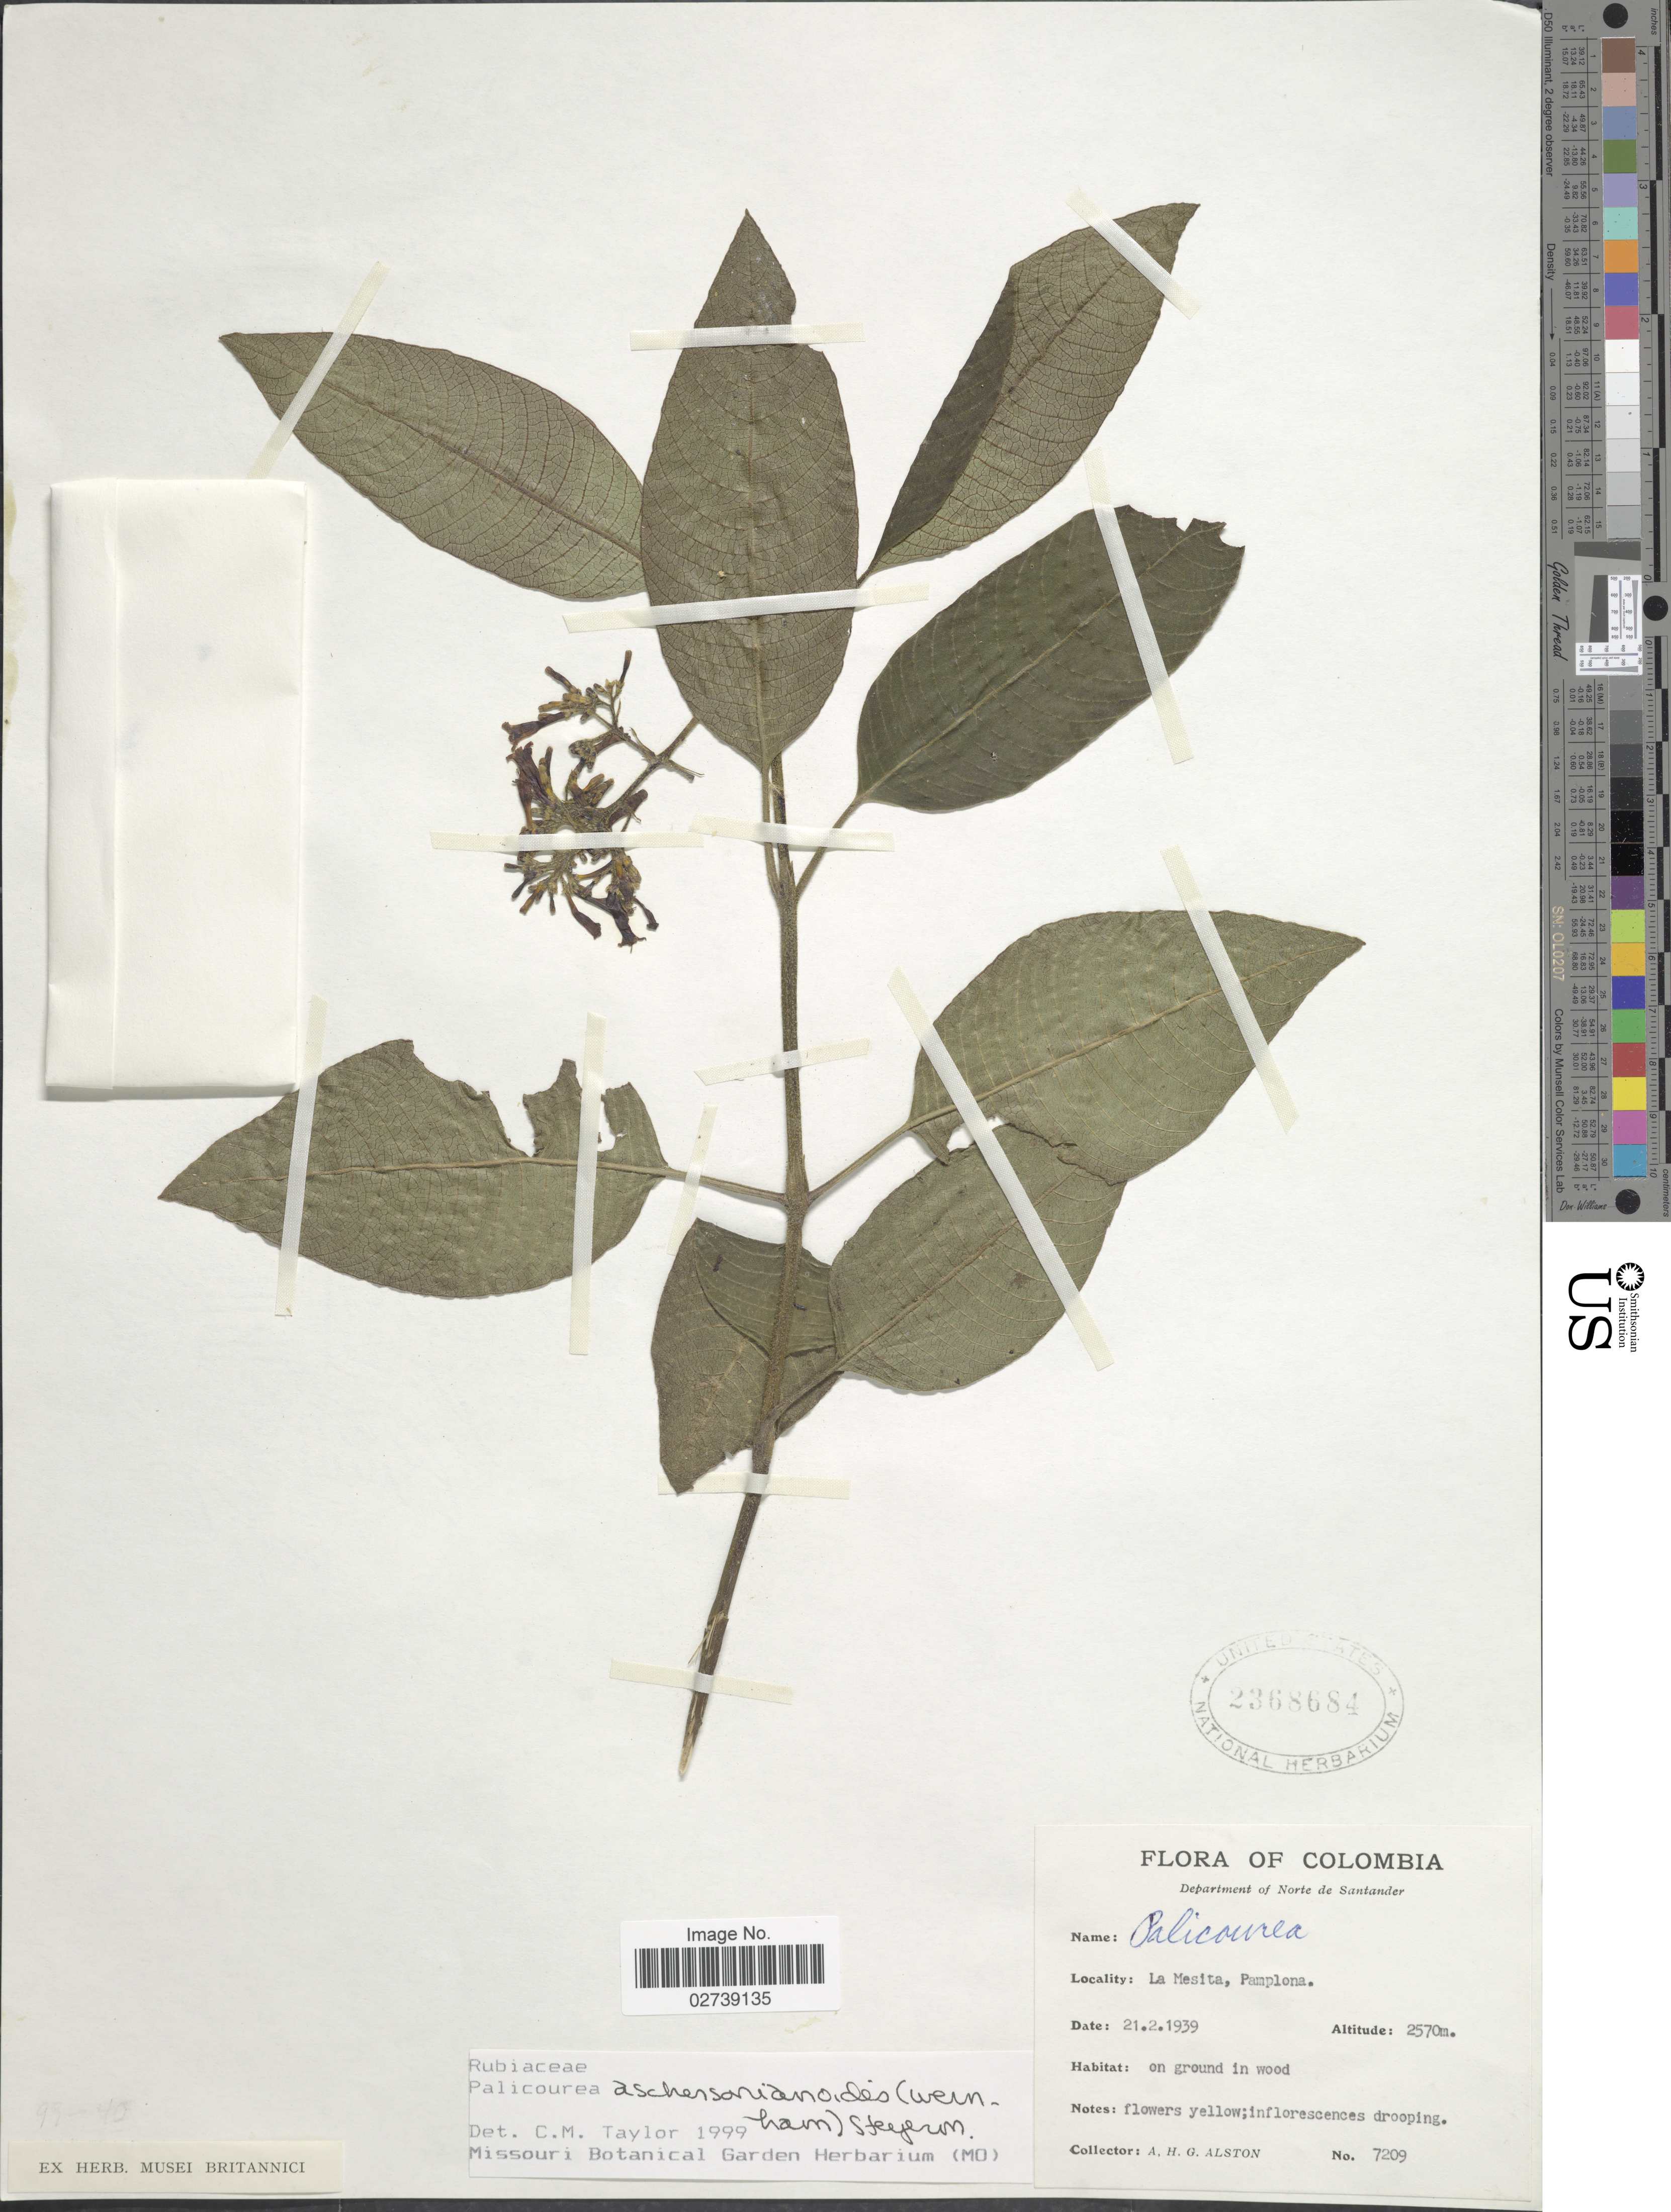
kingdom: Plantae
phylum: Tracheophyta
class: Magnoliopsida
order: Gentianales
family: Rubiaceae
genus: Palicourea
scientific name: Palicourea aschersonianoides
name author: Steyerm.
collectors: A. H. Alston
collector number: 7209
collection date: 1939-02-21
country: Colombia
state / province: Norte de Santander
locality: Department of Norte de Santander. La Mesita, Pamplona.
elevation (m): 2570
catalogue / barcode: US 2365684